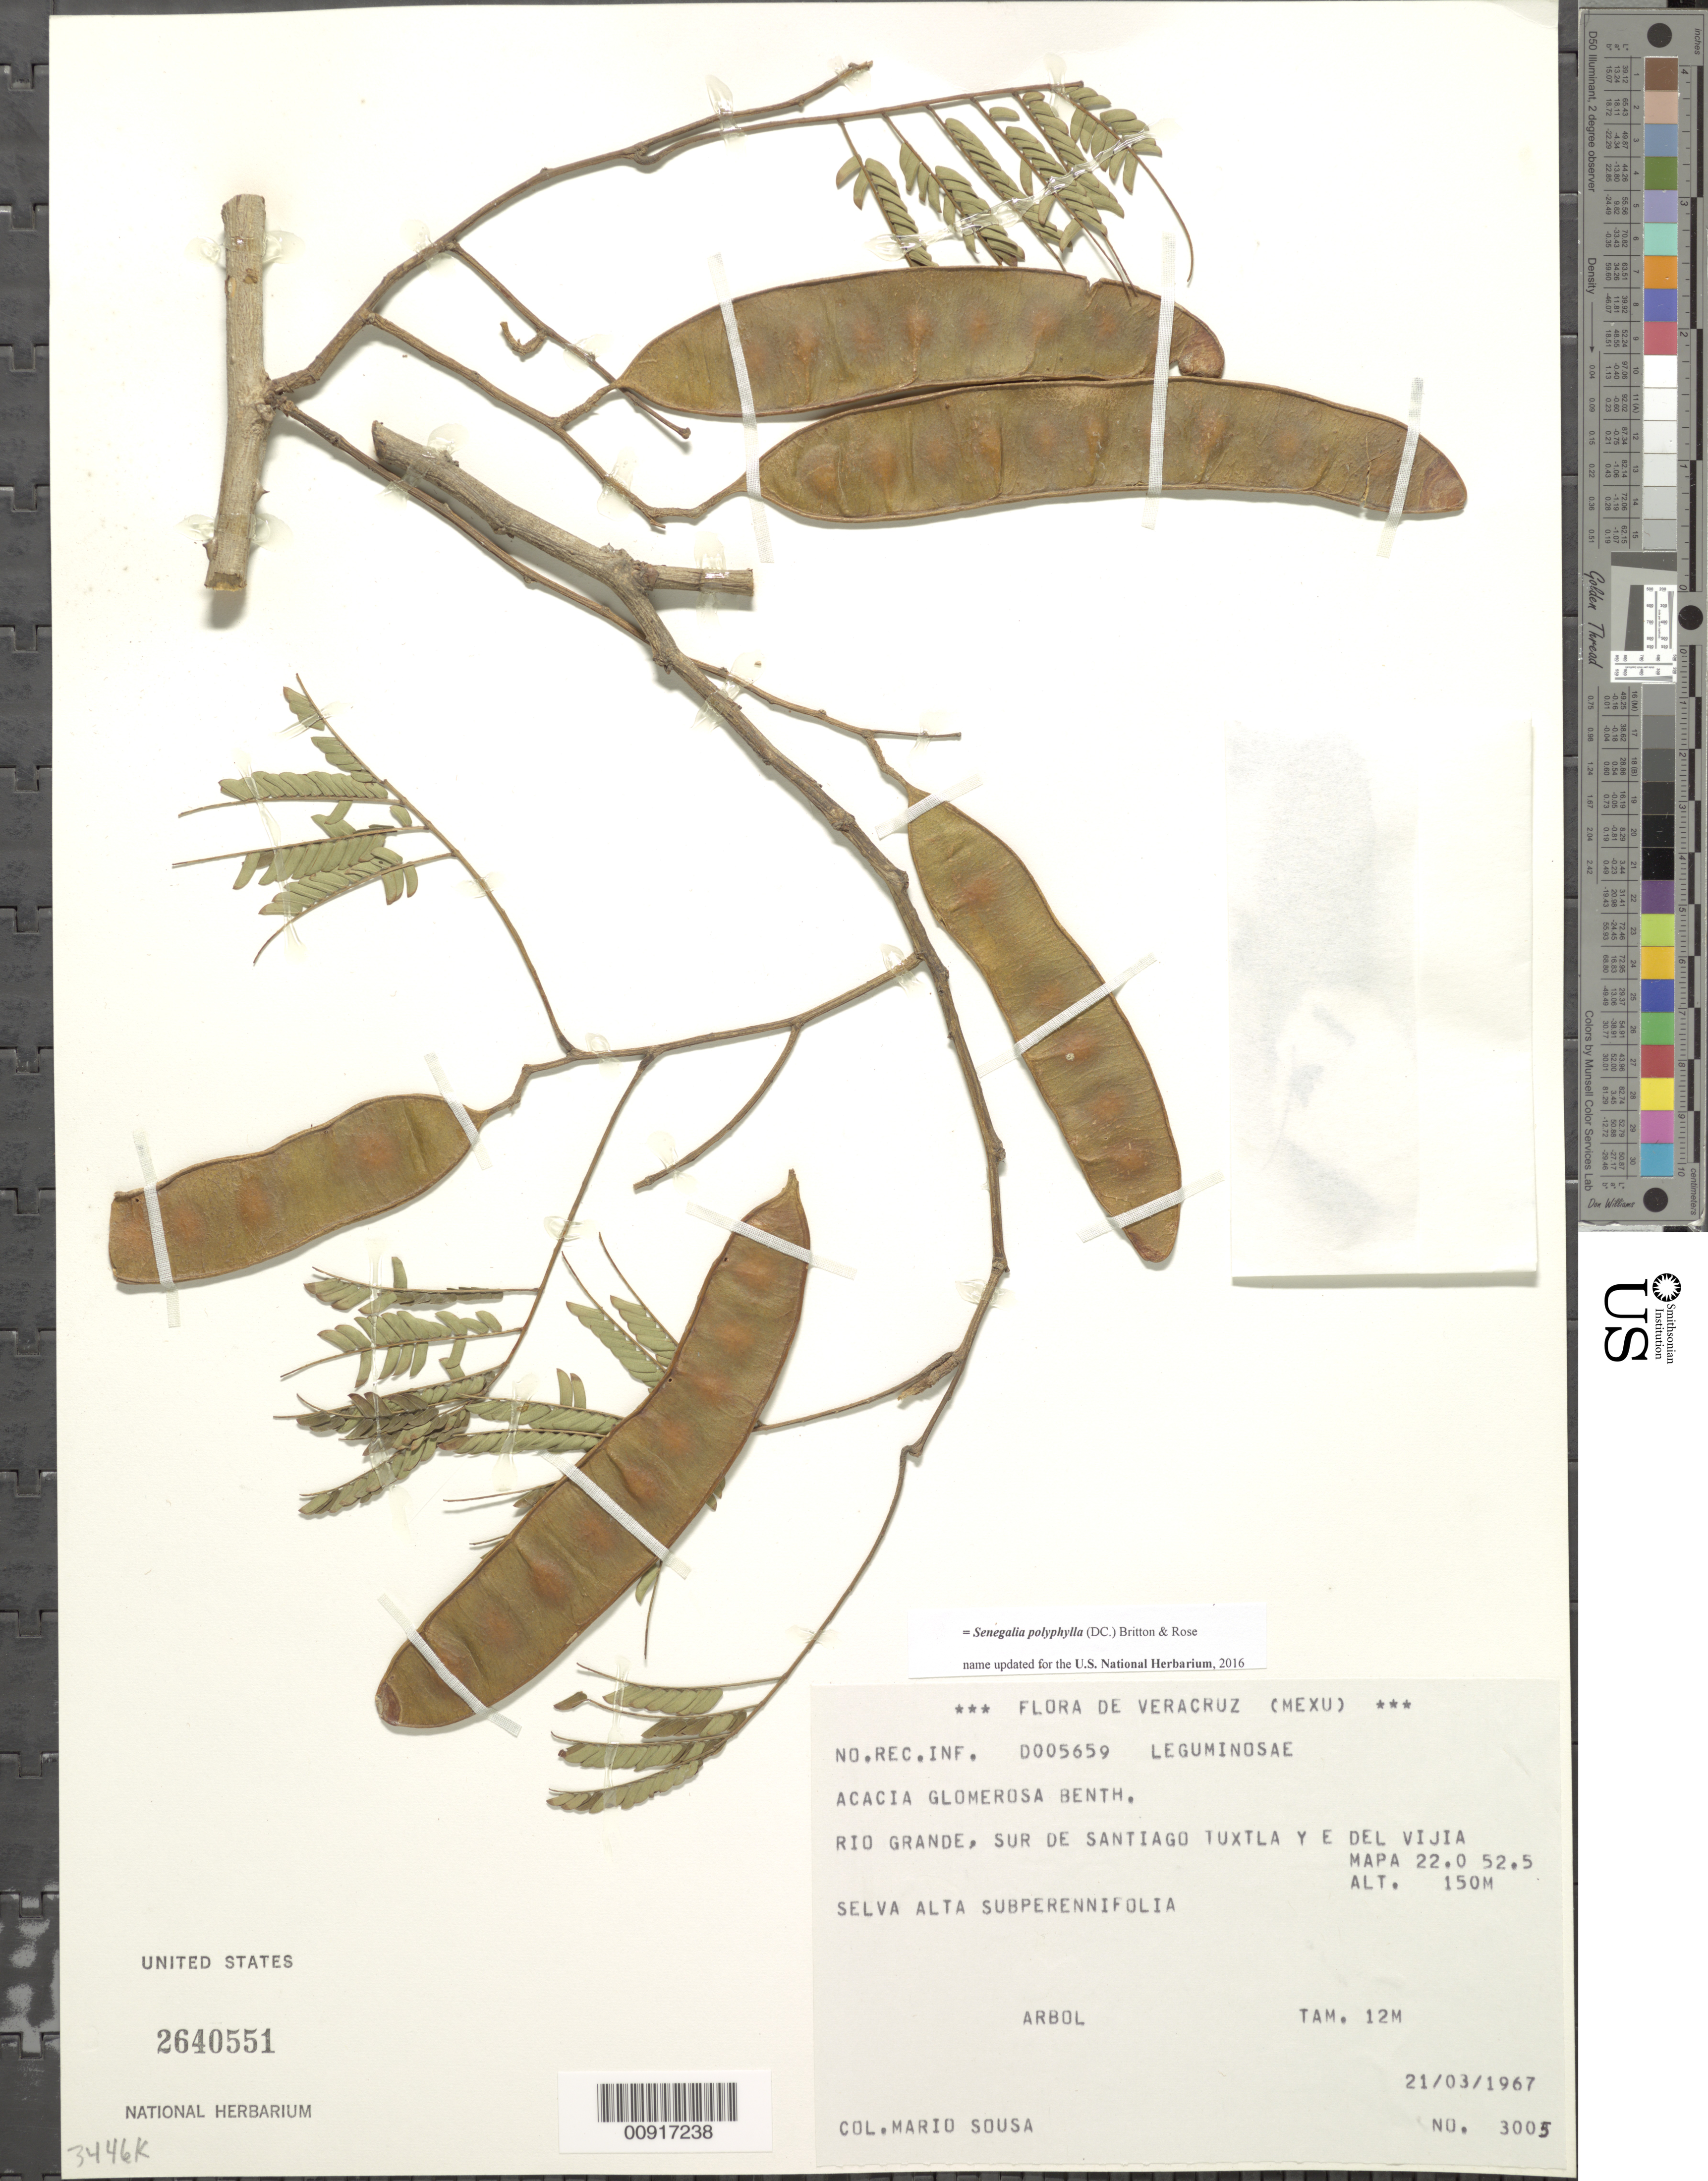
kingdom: Plantae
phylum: Tracheophyta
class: Magnoliopsida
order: Fabales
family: Fabaceae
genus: Senegalia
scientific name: Senegalia polyphylla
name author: (DC.) Britton & Rose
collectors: M. Sousa S.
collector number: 3005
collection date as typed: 21 Mar 1967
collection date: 1967-03-21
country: Mexico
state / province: Veracruz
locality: Río Grande, Sur de Santiago Tuxtla y E del Vijia. Mapa 22.0 52.5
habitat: Selva alta subperennifolia.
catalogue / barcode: US 2640551